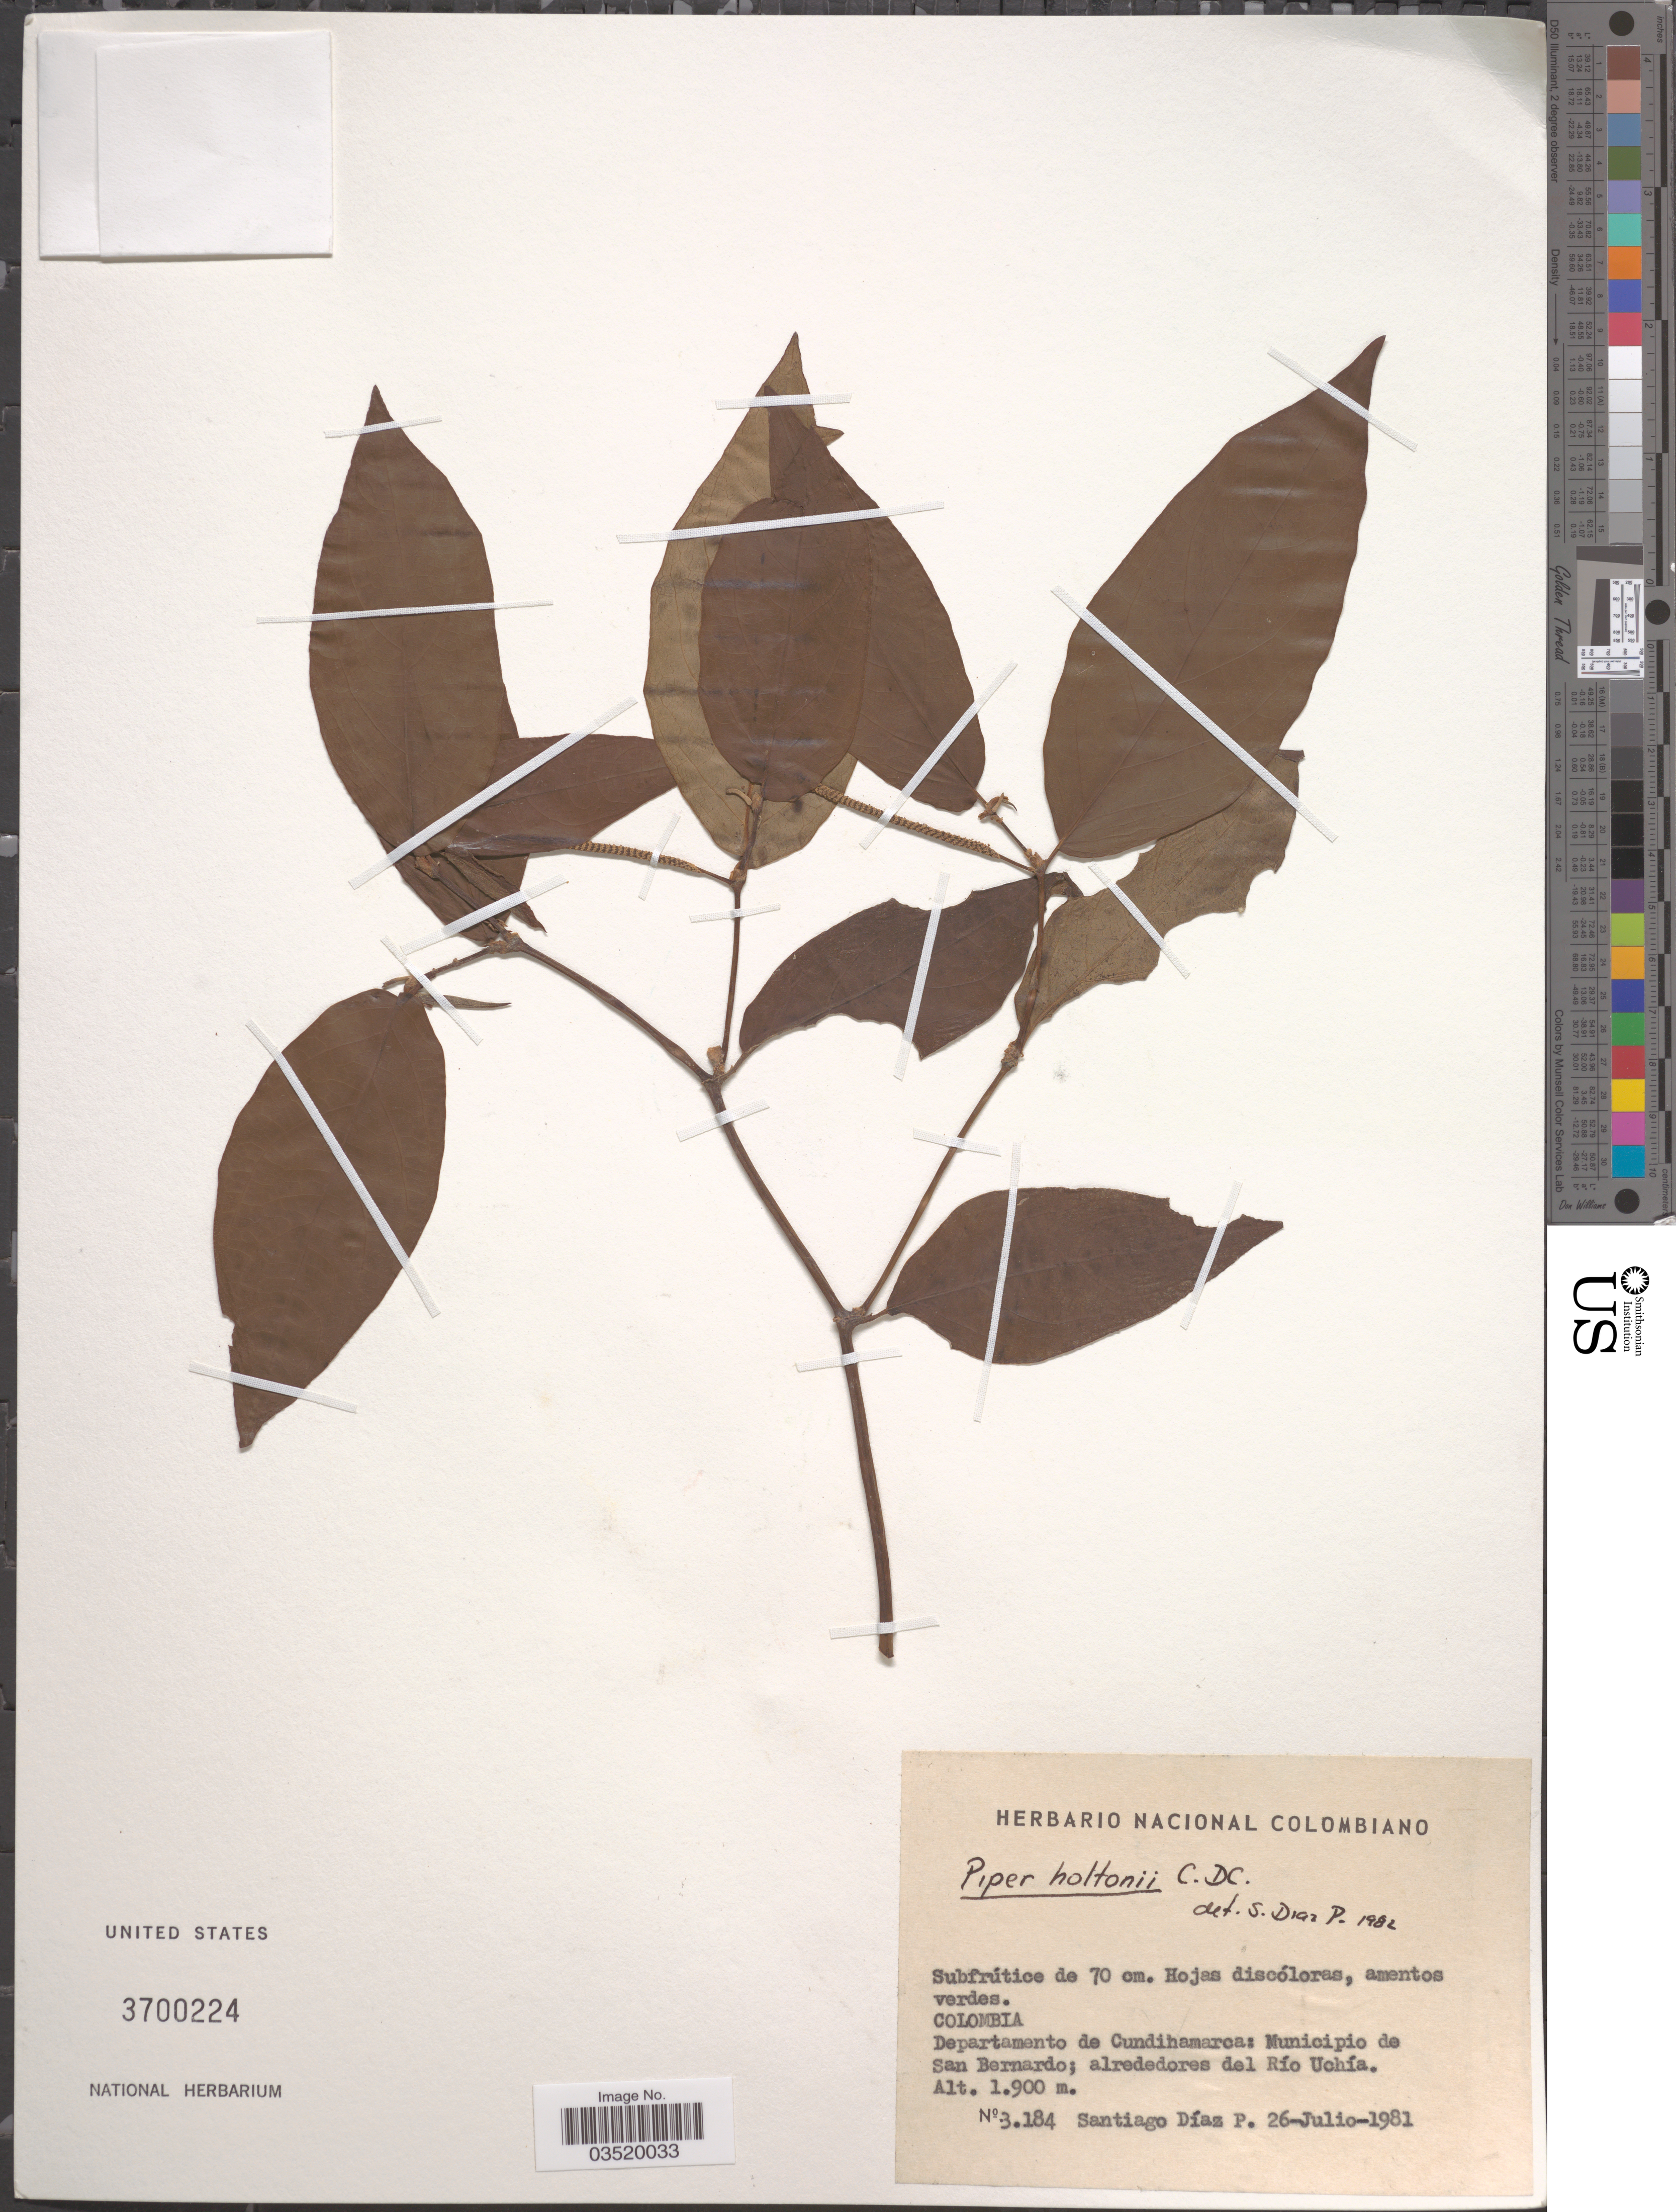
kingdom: Plantae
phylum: Tracheophyta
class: Magnoliopsida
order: Piperales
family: Piperaceae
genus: Piper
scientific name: Piper holtonii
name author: Trel.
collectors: S. Diaz P.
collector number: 3184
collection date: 1981-07-26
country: Colombia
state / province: Cundinamarca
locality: Departamento de Cundinamarca: Municipio de San Bernardo; alrededores del Río Uchía.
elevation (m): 1900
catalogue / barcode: US 3700224